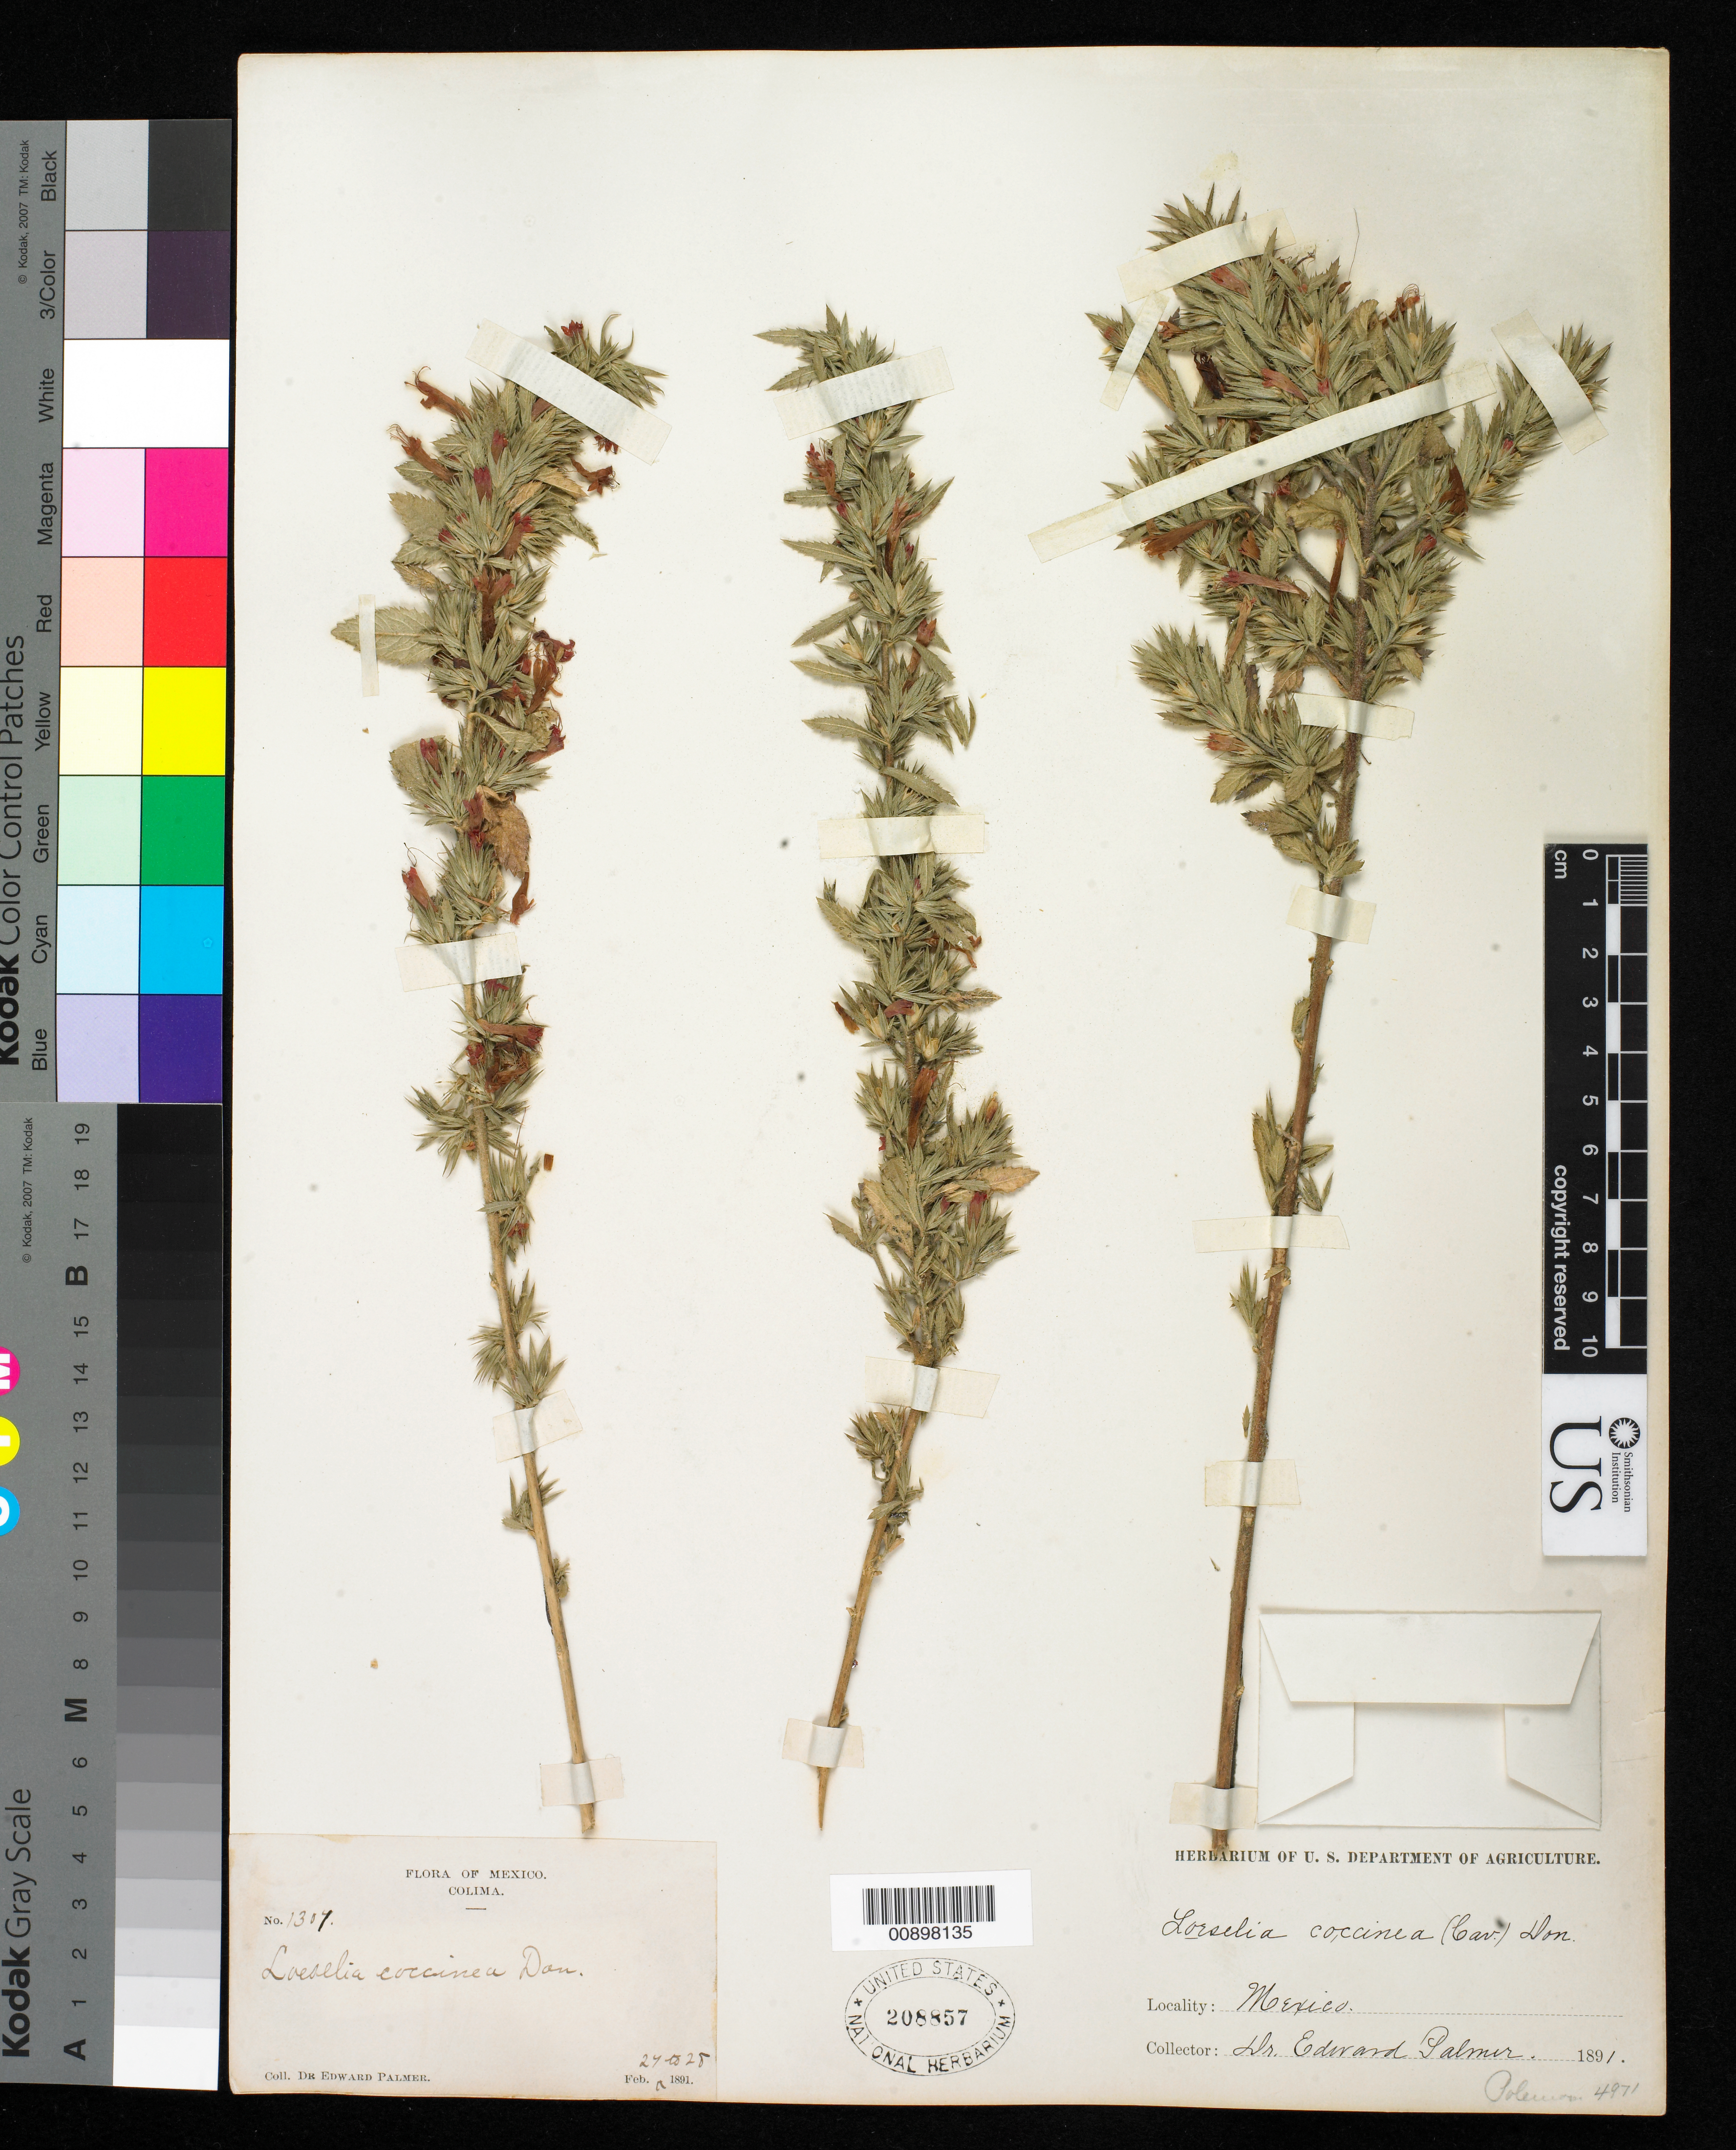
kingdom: Plantae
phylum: Tracheophyta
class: Magnoliopsida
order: Ericales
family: Polemoniaceae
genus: Loeselia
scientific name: Loeselia coccinea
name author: (Cav.) G. Don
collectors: E. Palmer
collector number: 1301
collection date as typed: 27 Feb 1891 to 28 Feb 1891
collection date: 1891-02-27/1891-02-28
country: Mexico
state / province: Colima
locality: Colima.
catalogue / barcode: US 208857